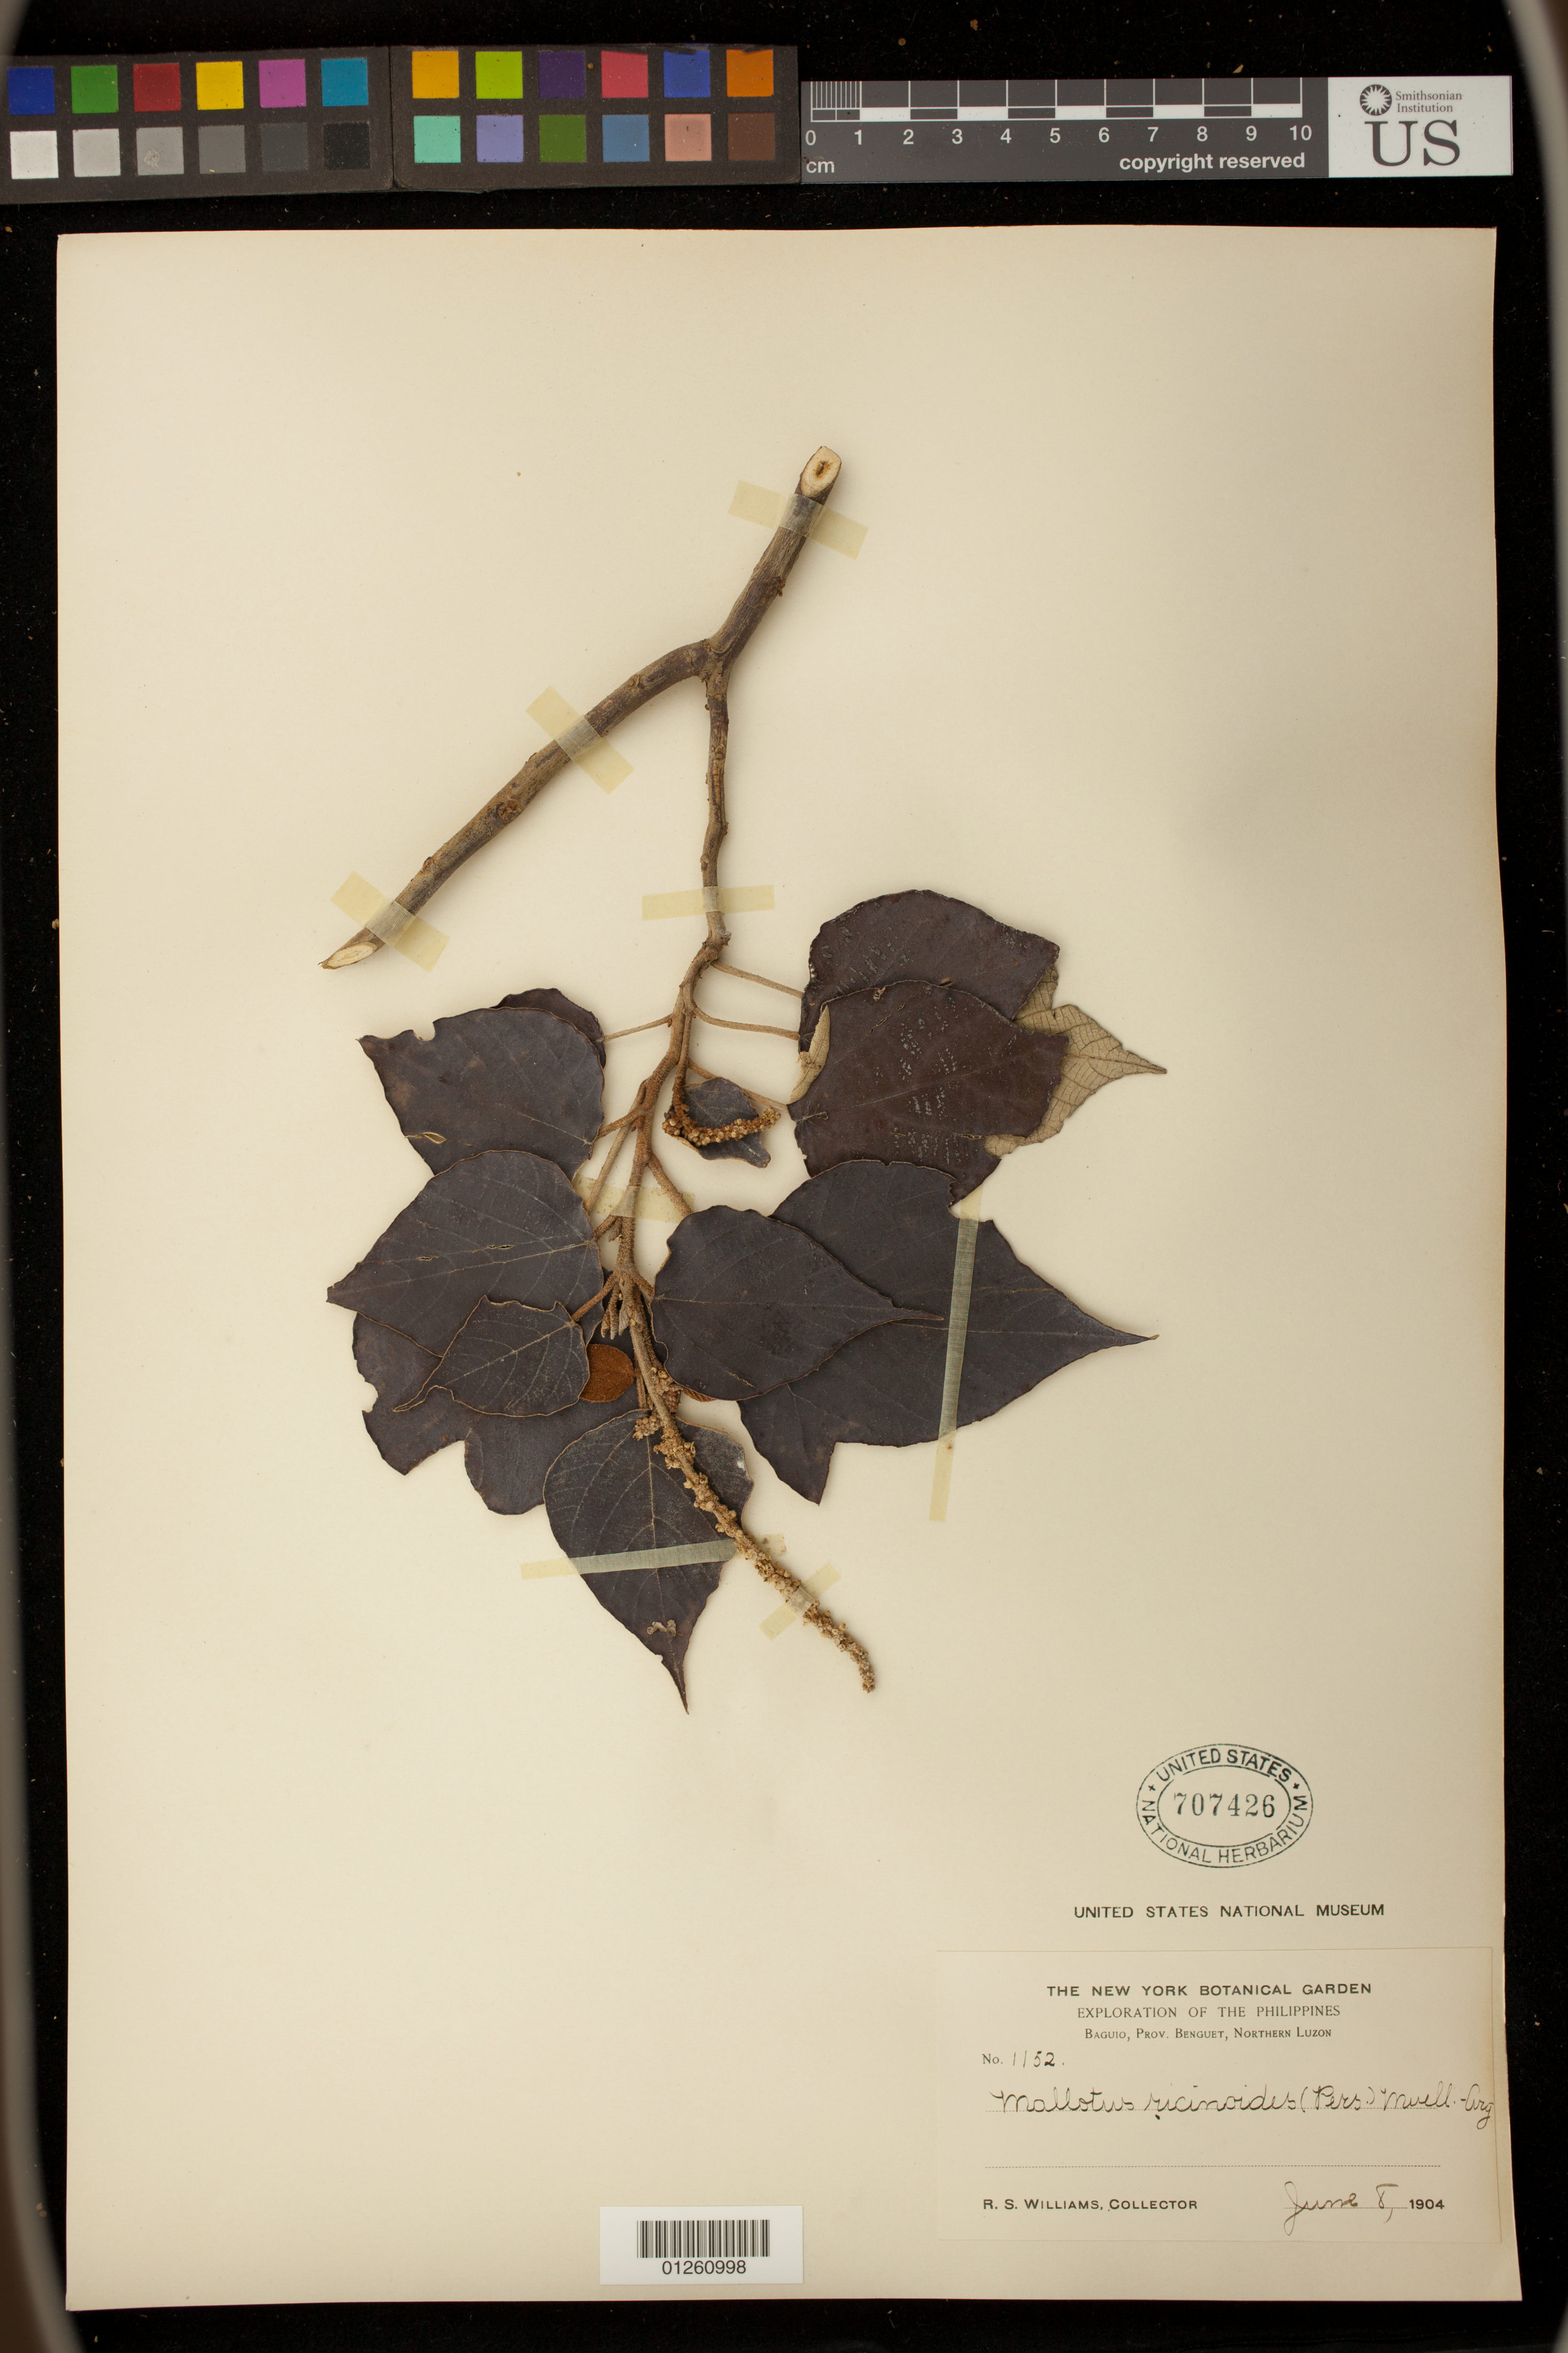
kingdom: Plantae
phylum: Tracheophyta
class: Magnoliopsida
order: Malpighiales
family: Euphorbiaceae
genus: Mallotus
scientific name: Mallotus ricinoides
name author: (Pers.) Müll. Arg.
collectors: R. S. Williams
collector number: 1152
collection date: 1904-06-08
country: Philippines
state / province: Cordillera (Administrative Region)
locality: Baguio, Prov. Benguet, Northern Luzon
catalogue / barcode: US 707426